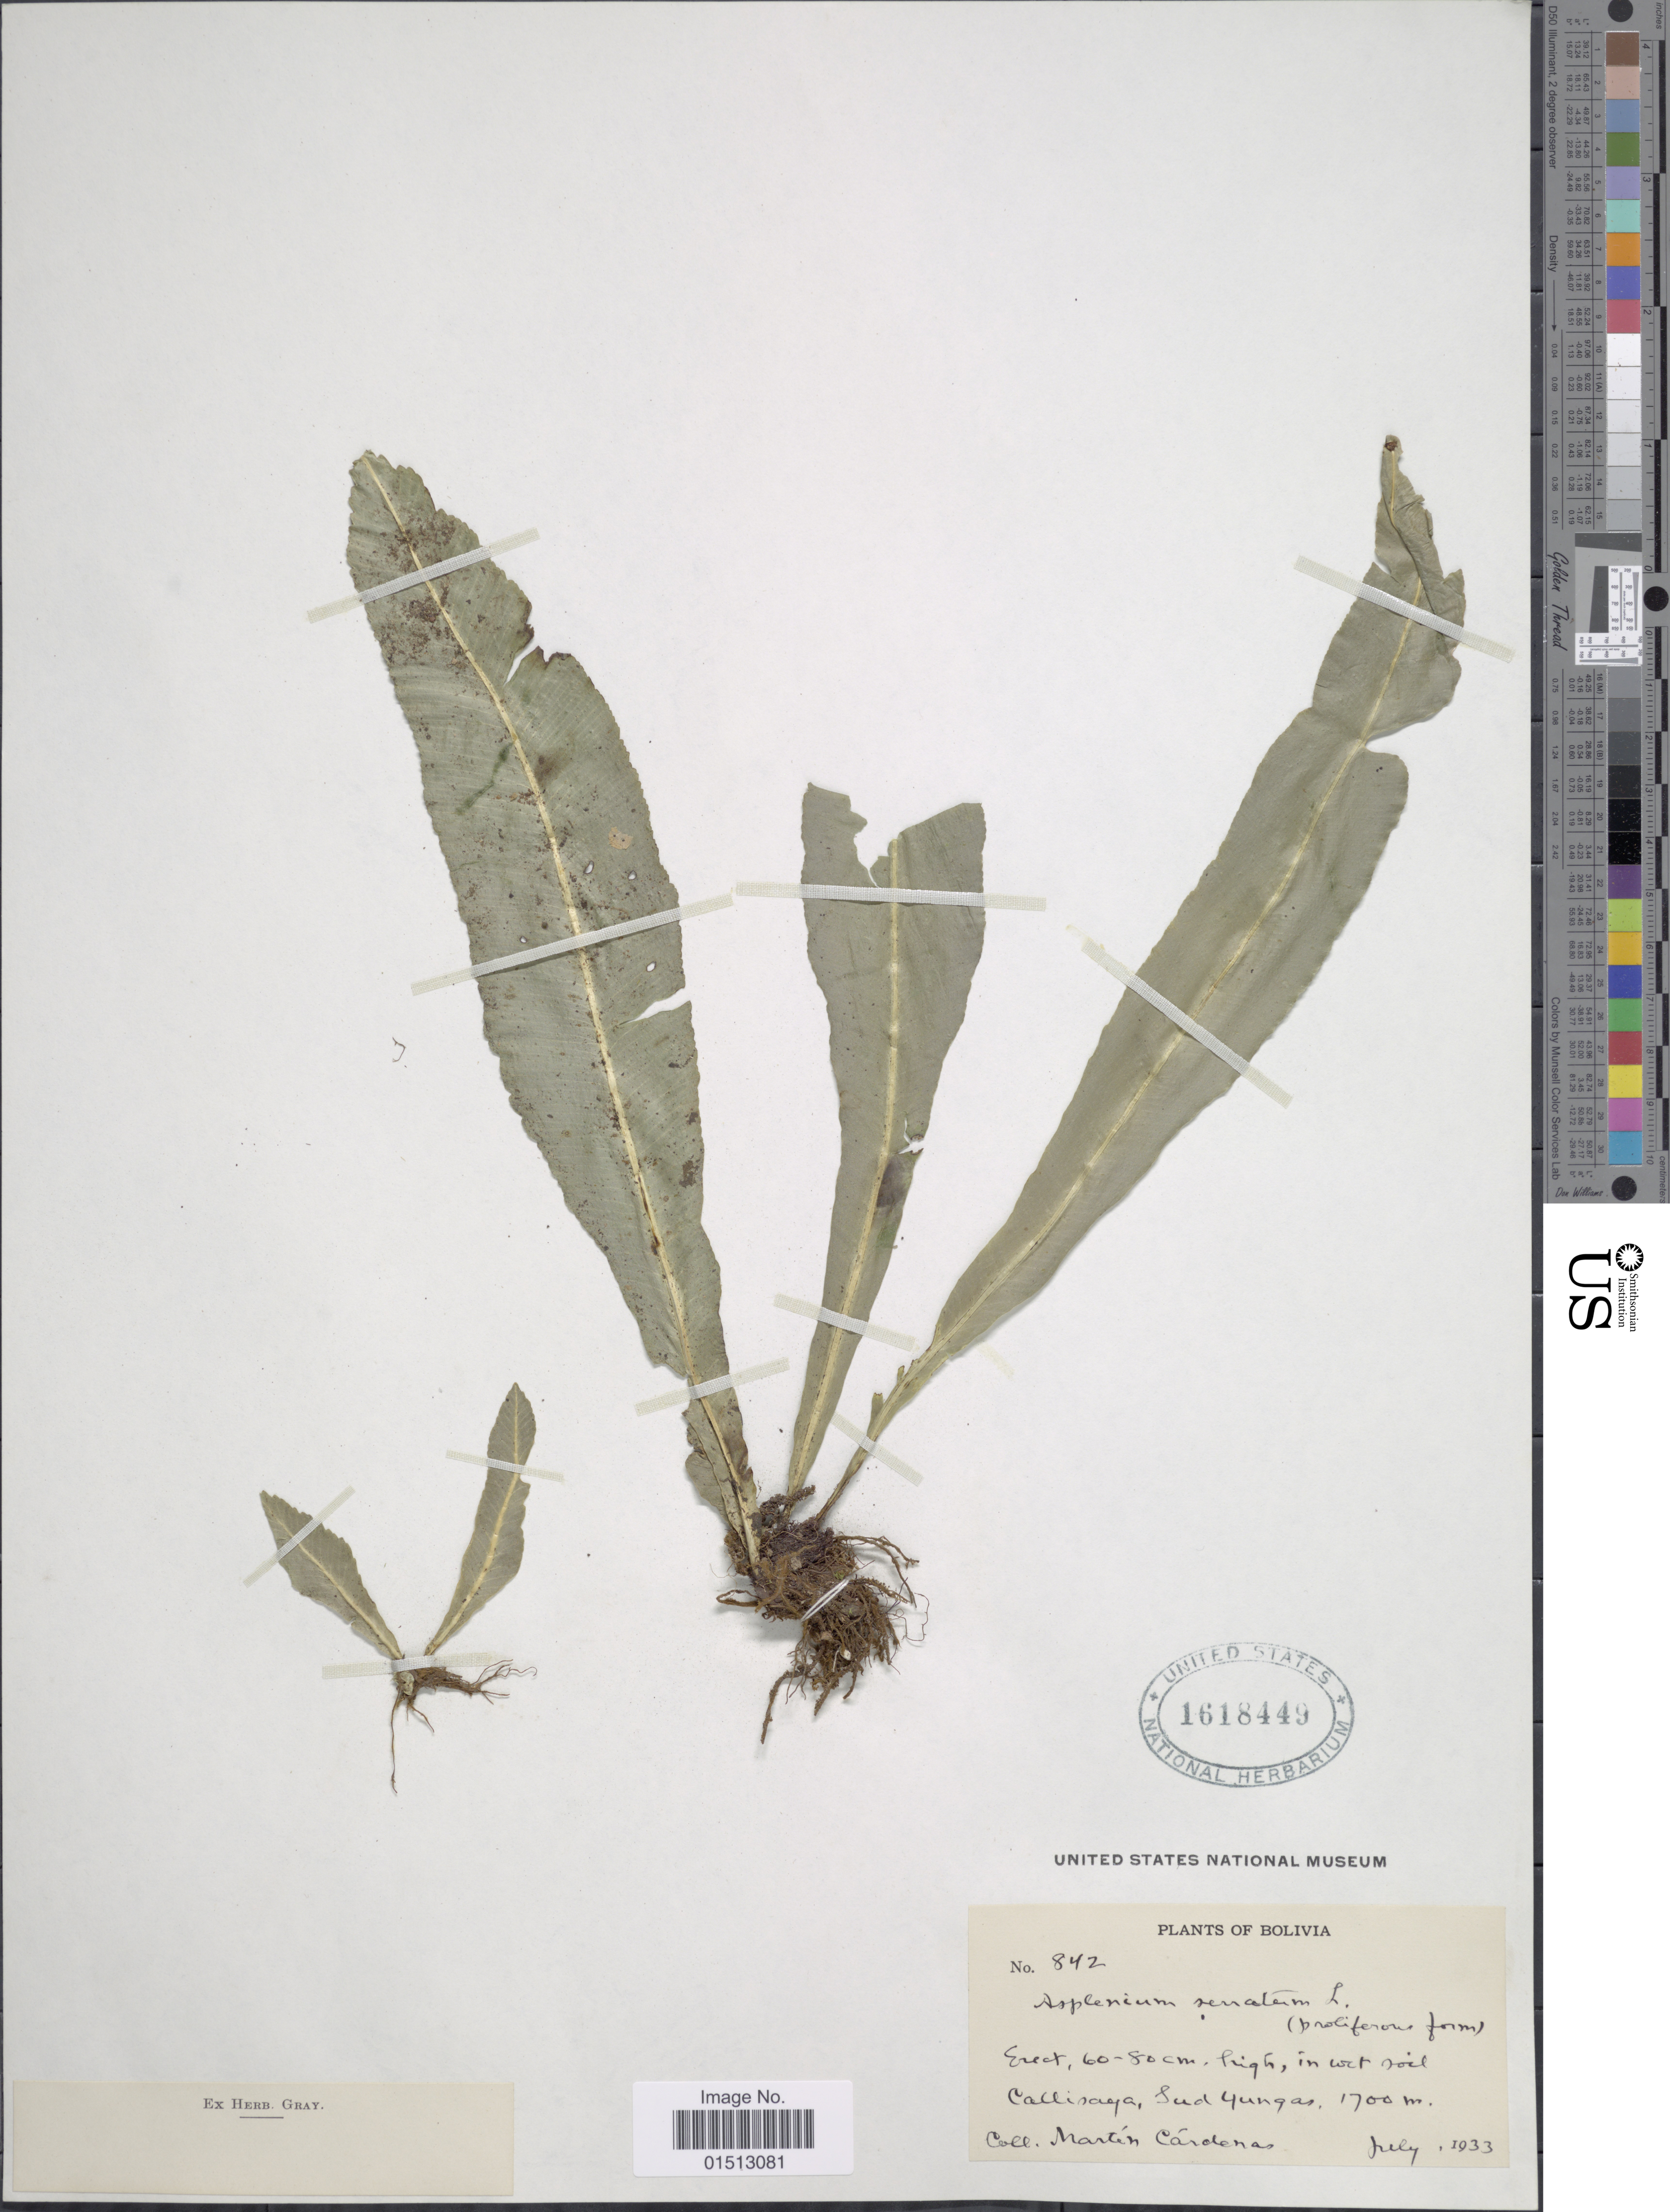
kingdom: Plantae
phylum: Tracheophyta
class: Polypodiopsida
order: Polypodiales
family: Aspleniaceae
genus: Asplenium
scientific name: Asplenium serratum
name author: L.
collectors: M. Cárdenas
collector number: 842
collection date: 1933-07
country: Bolivia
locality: Callisaya, Sud Yungas.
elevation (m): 1700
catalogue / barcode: US 1618449